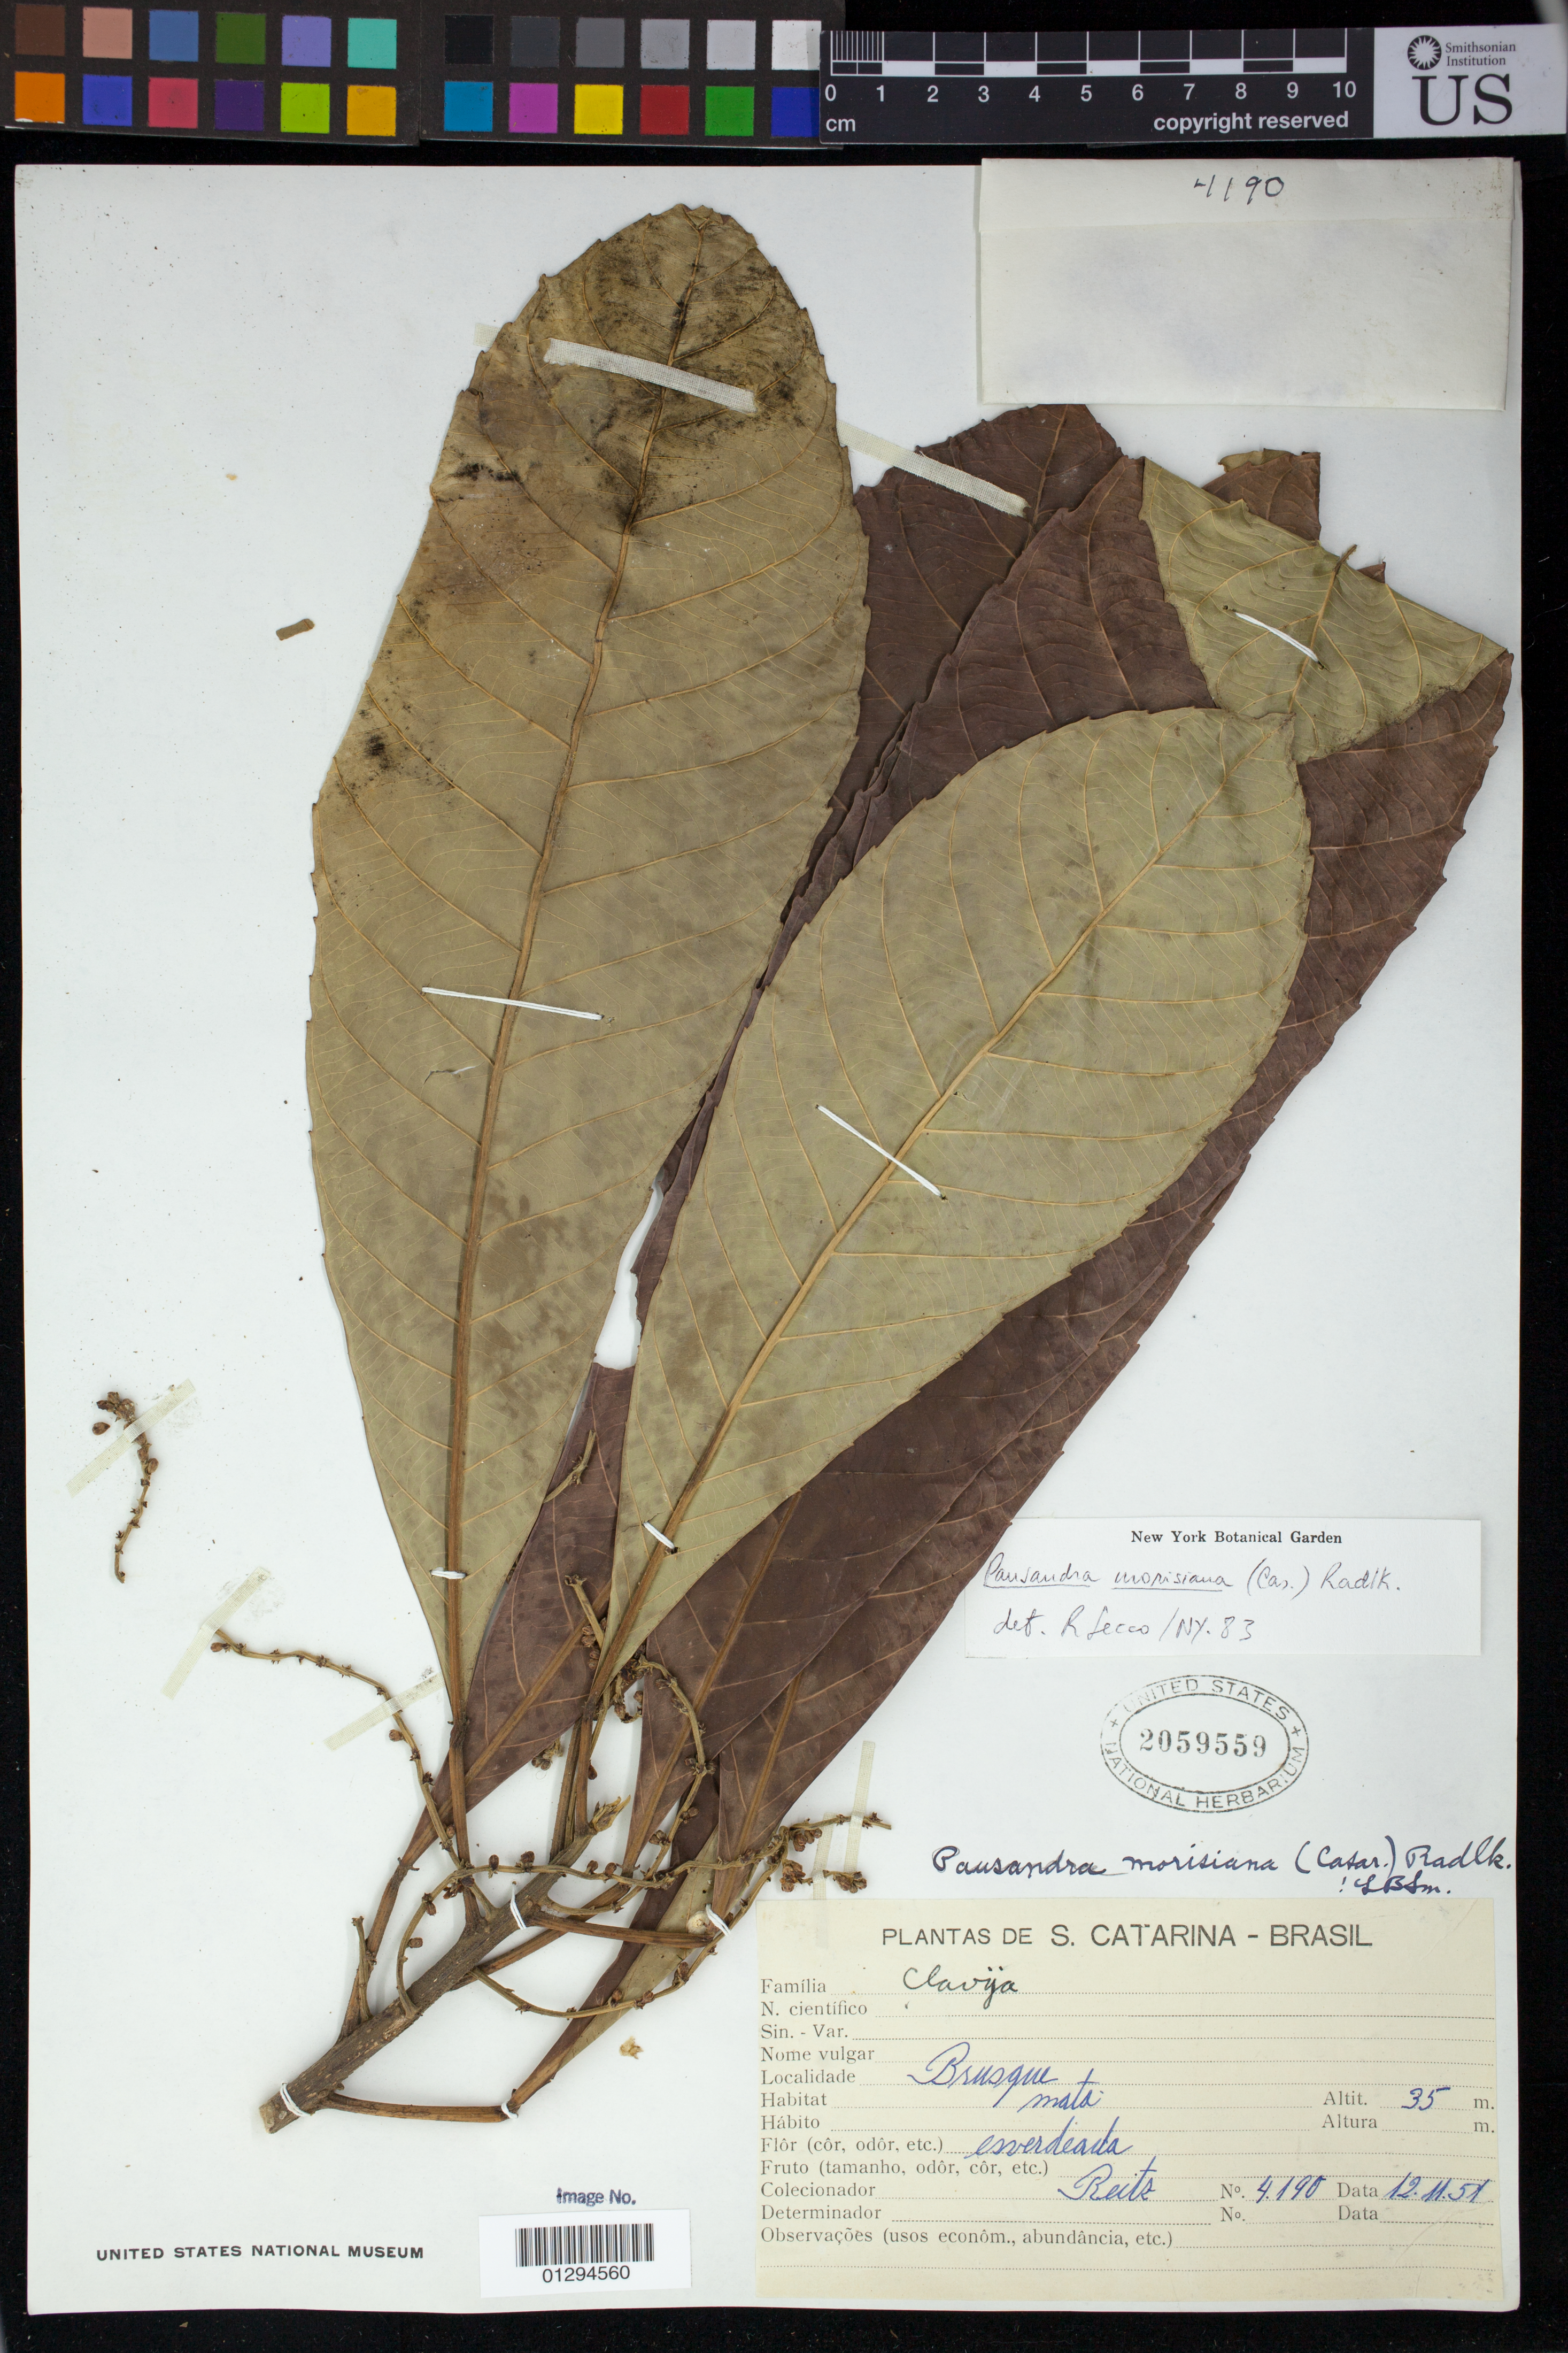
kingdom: Plantae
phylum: Tracheophyta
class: Magnoliopsida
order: Malpighiales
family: Euphorbiaceae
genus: Pausandra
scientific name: Pausandra morisiana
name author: (Casar.) Radlk.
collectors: R. Reitz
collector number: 4190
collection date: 1951-11-12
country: Brazil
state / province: Santa Catarina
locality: Brusque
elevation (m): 35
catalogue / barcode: US 2059559